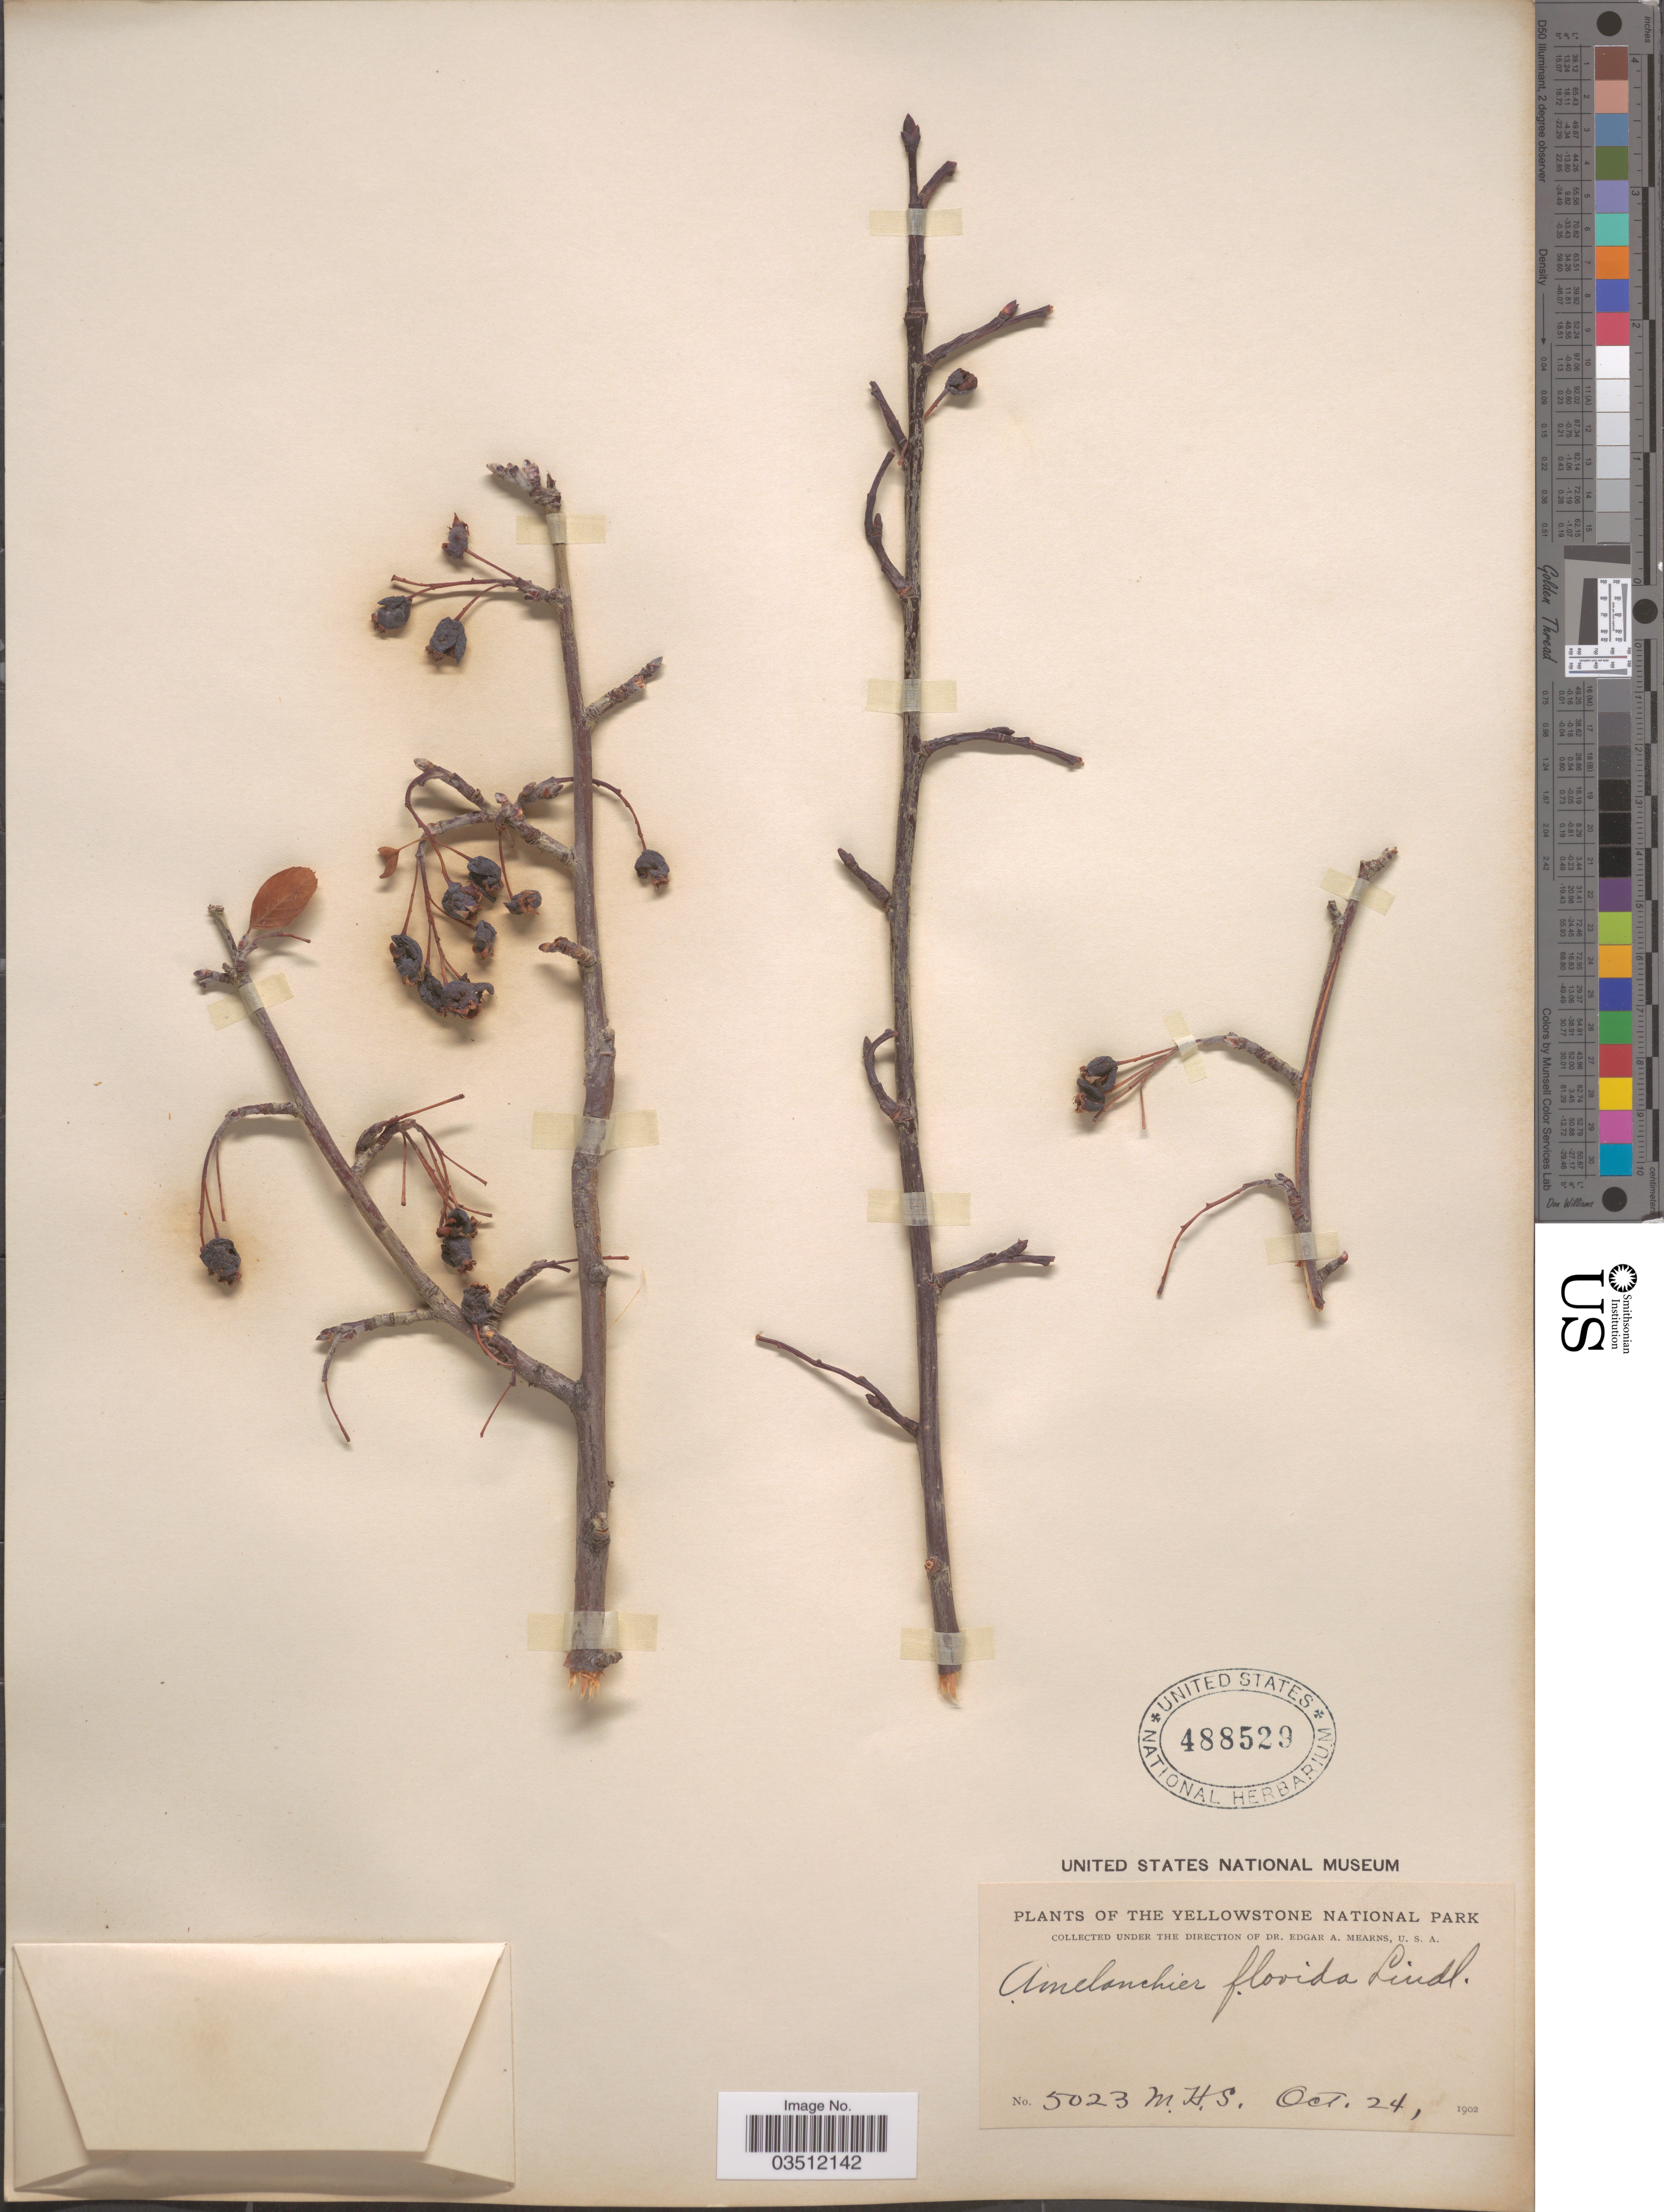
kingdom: Plantae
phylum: Tracheophyta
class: Magnoliopsida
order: Rosales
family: Rosaceae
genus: Amelanchier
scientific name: Amelanchier florida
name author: Lindl.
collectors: M. H. S.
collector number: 5023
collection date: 1902-10-24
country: United States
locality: Yellowstone National Park.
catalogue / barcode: US 488529